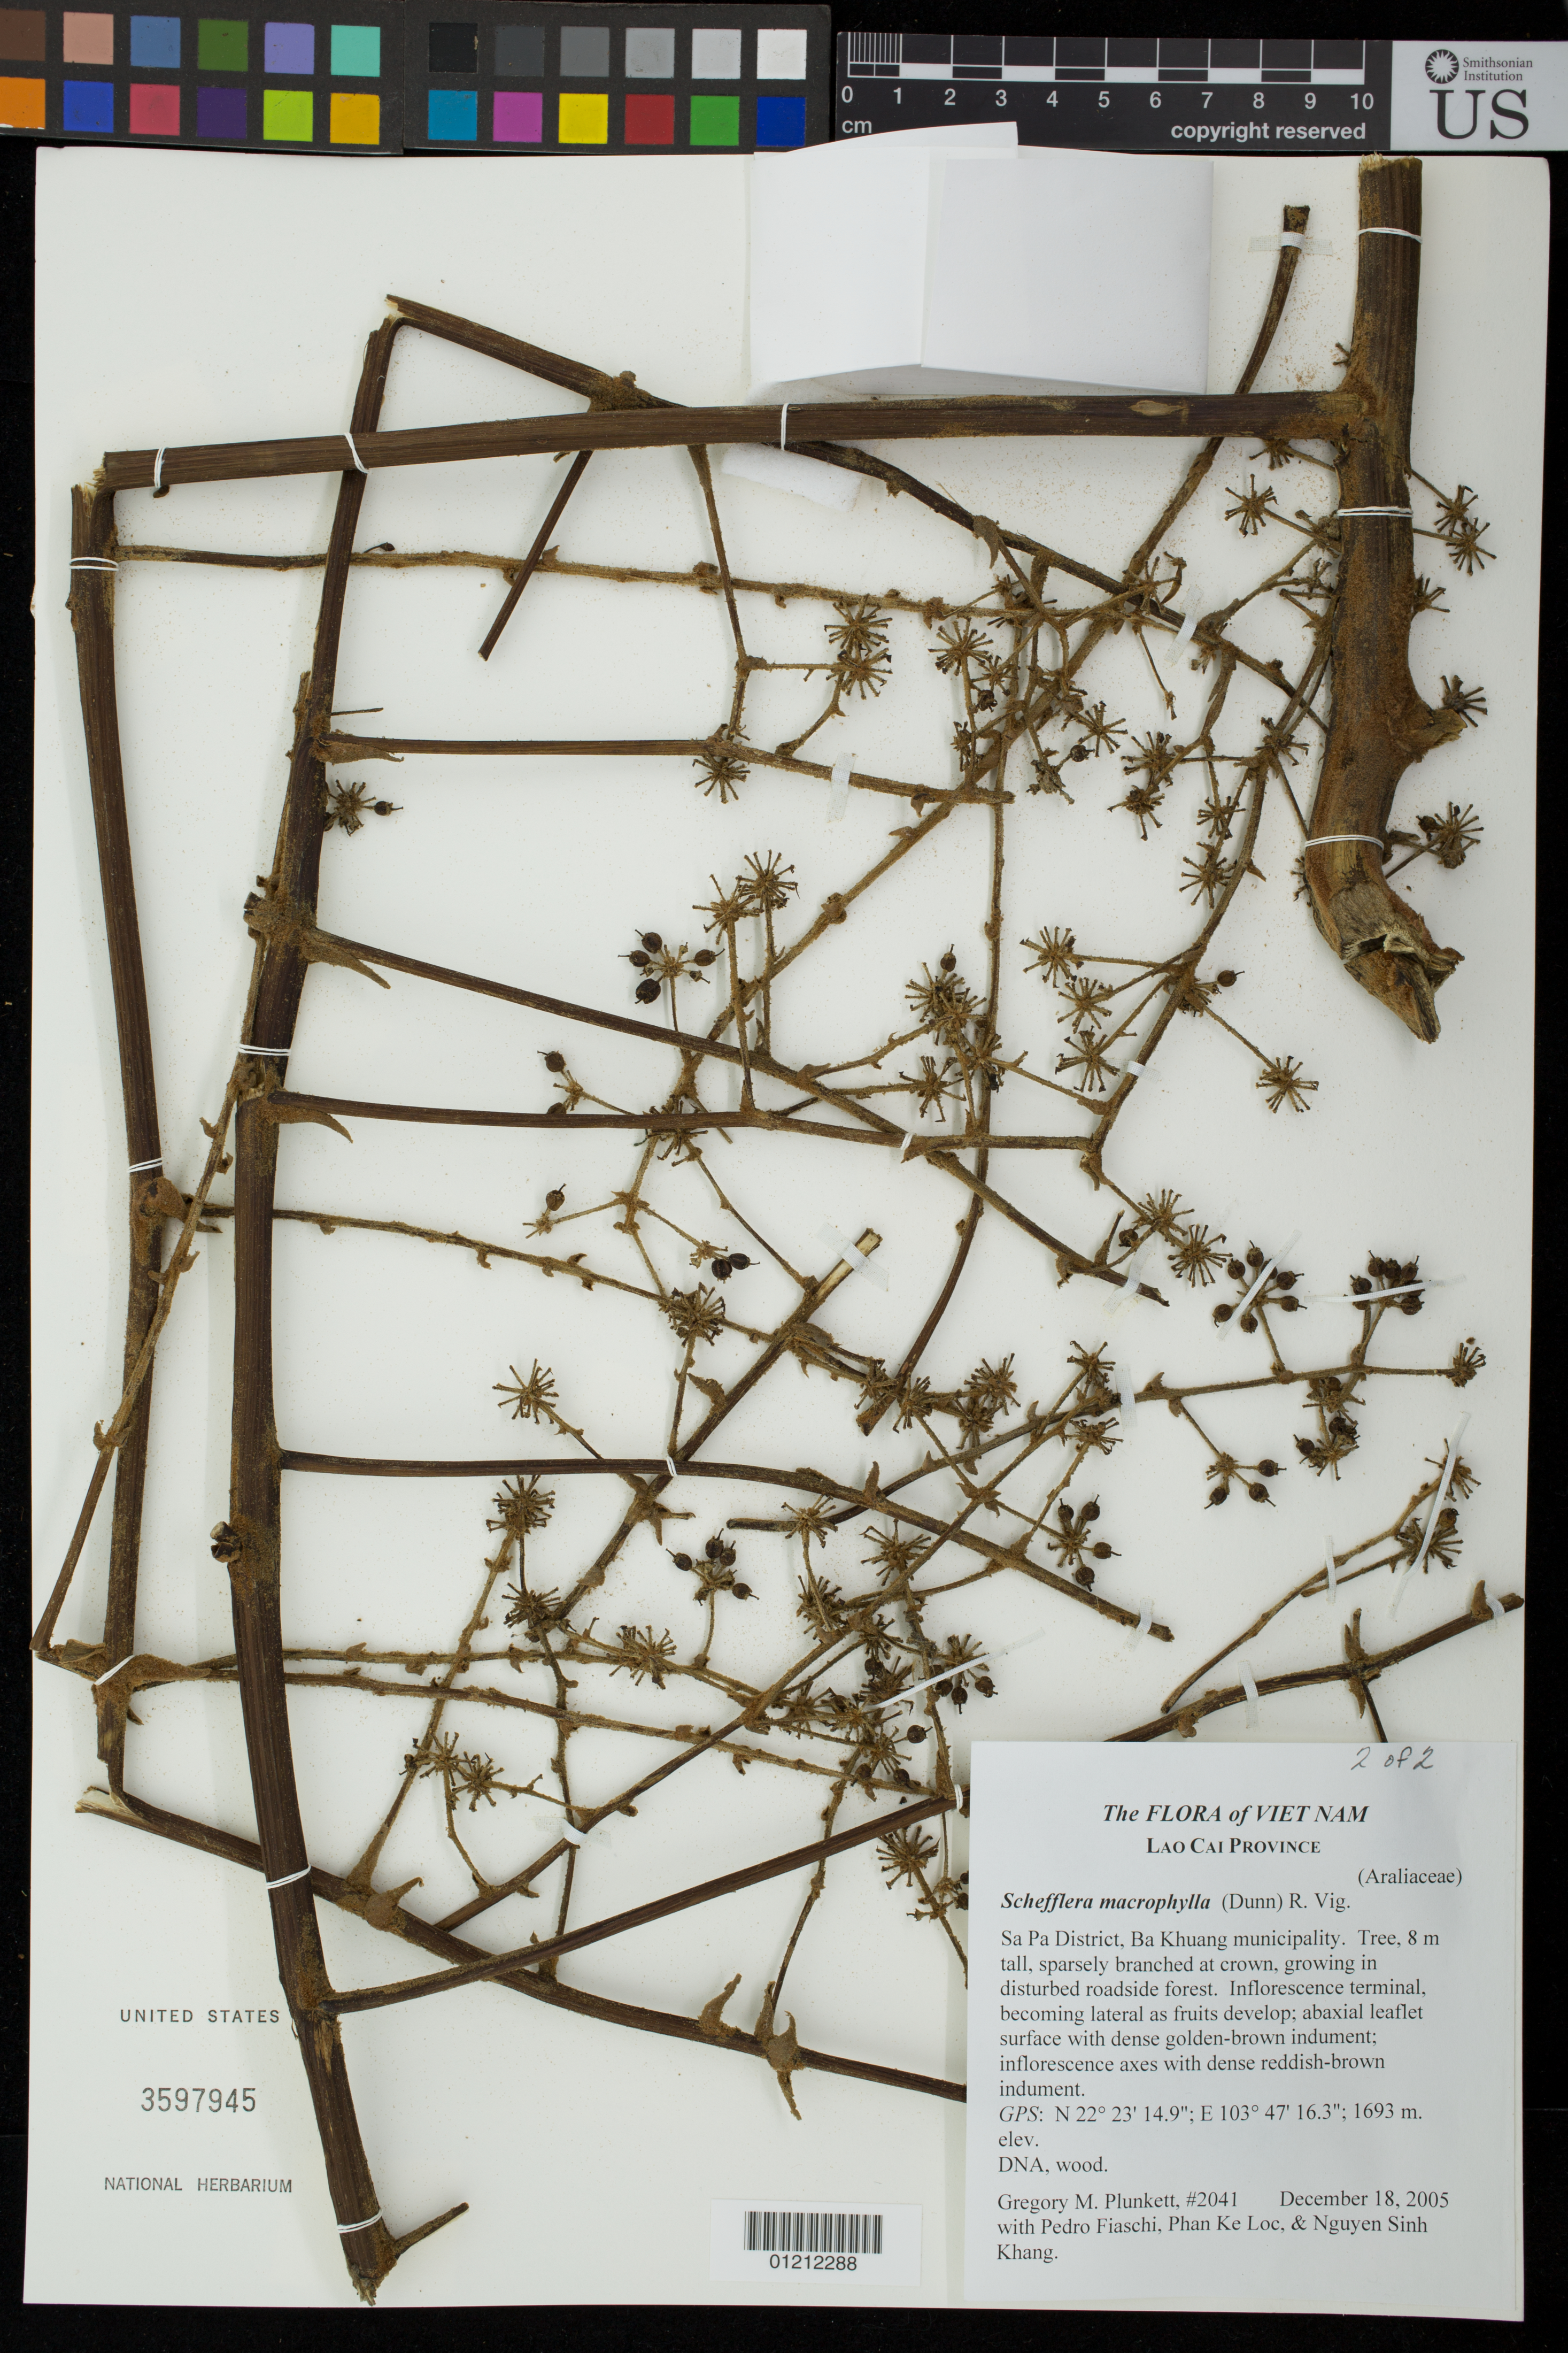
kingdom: Plantae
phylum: Tracheophyta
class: Magnoliopsida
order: Apiales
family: Araliaceae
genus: Schefflera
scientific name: Schefflera macrophylla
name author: R. Vig.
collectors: G. M. Plunkett, P. Fiaschi, Phan Kê Lôc & S. K. Nguyên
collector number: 2041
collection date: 2005-12-18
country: Vietnam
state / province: Lao Cai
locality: Sa Pa District, Ba Khuang municipality. Disturbed roadside forest.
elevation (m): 1693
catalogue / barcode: US 3597945